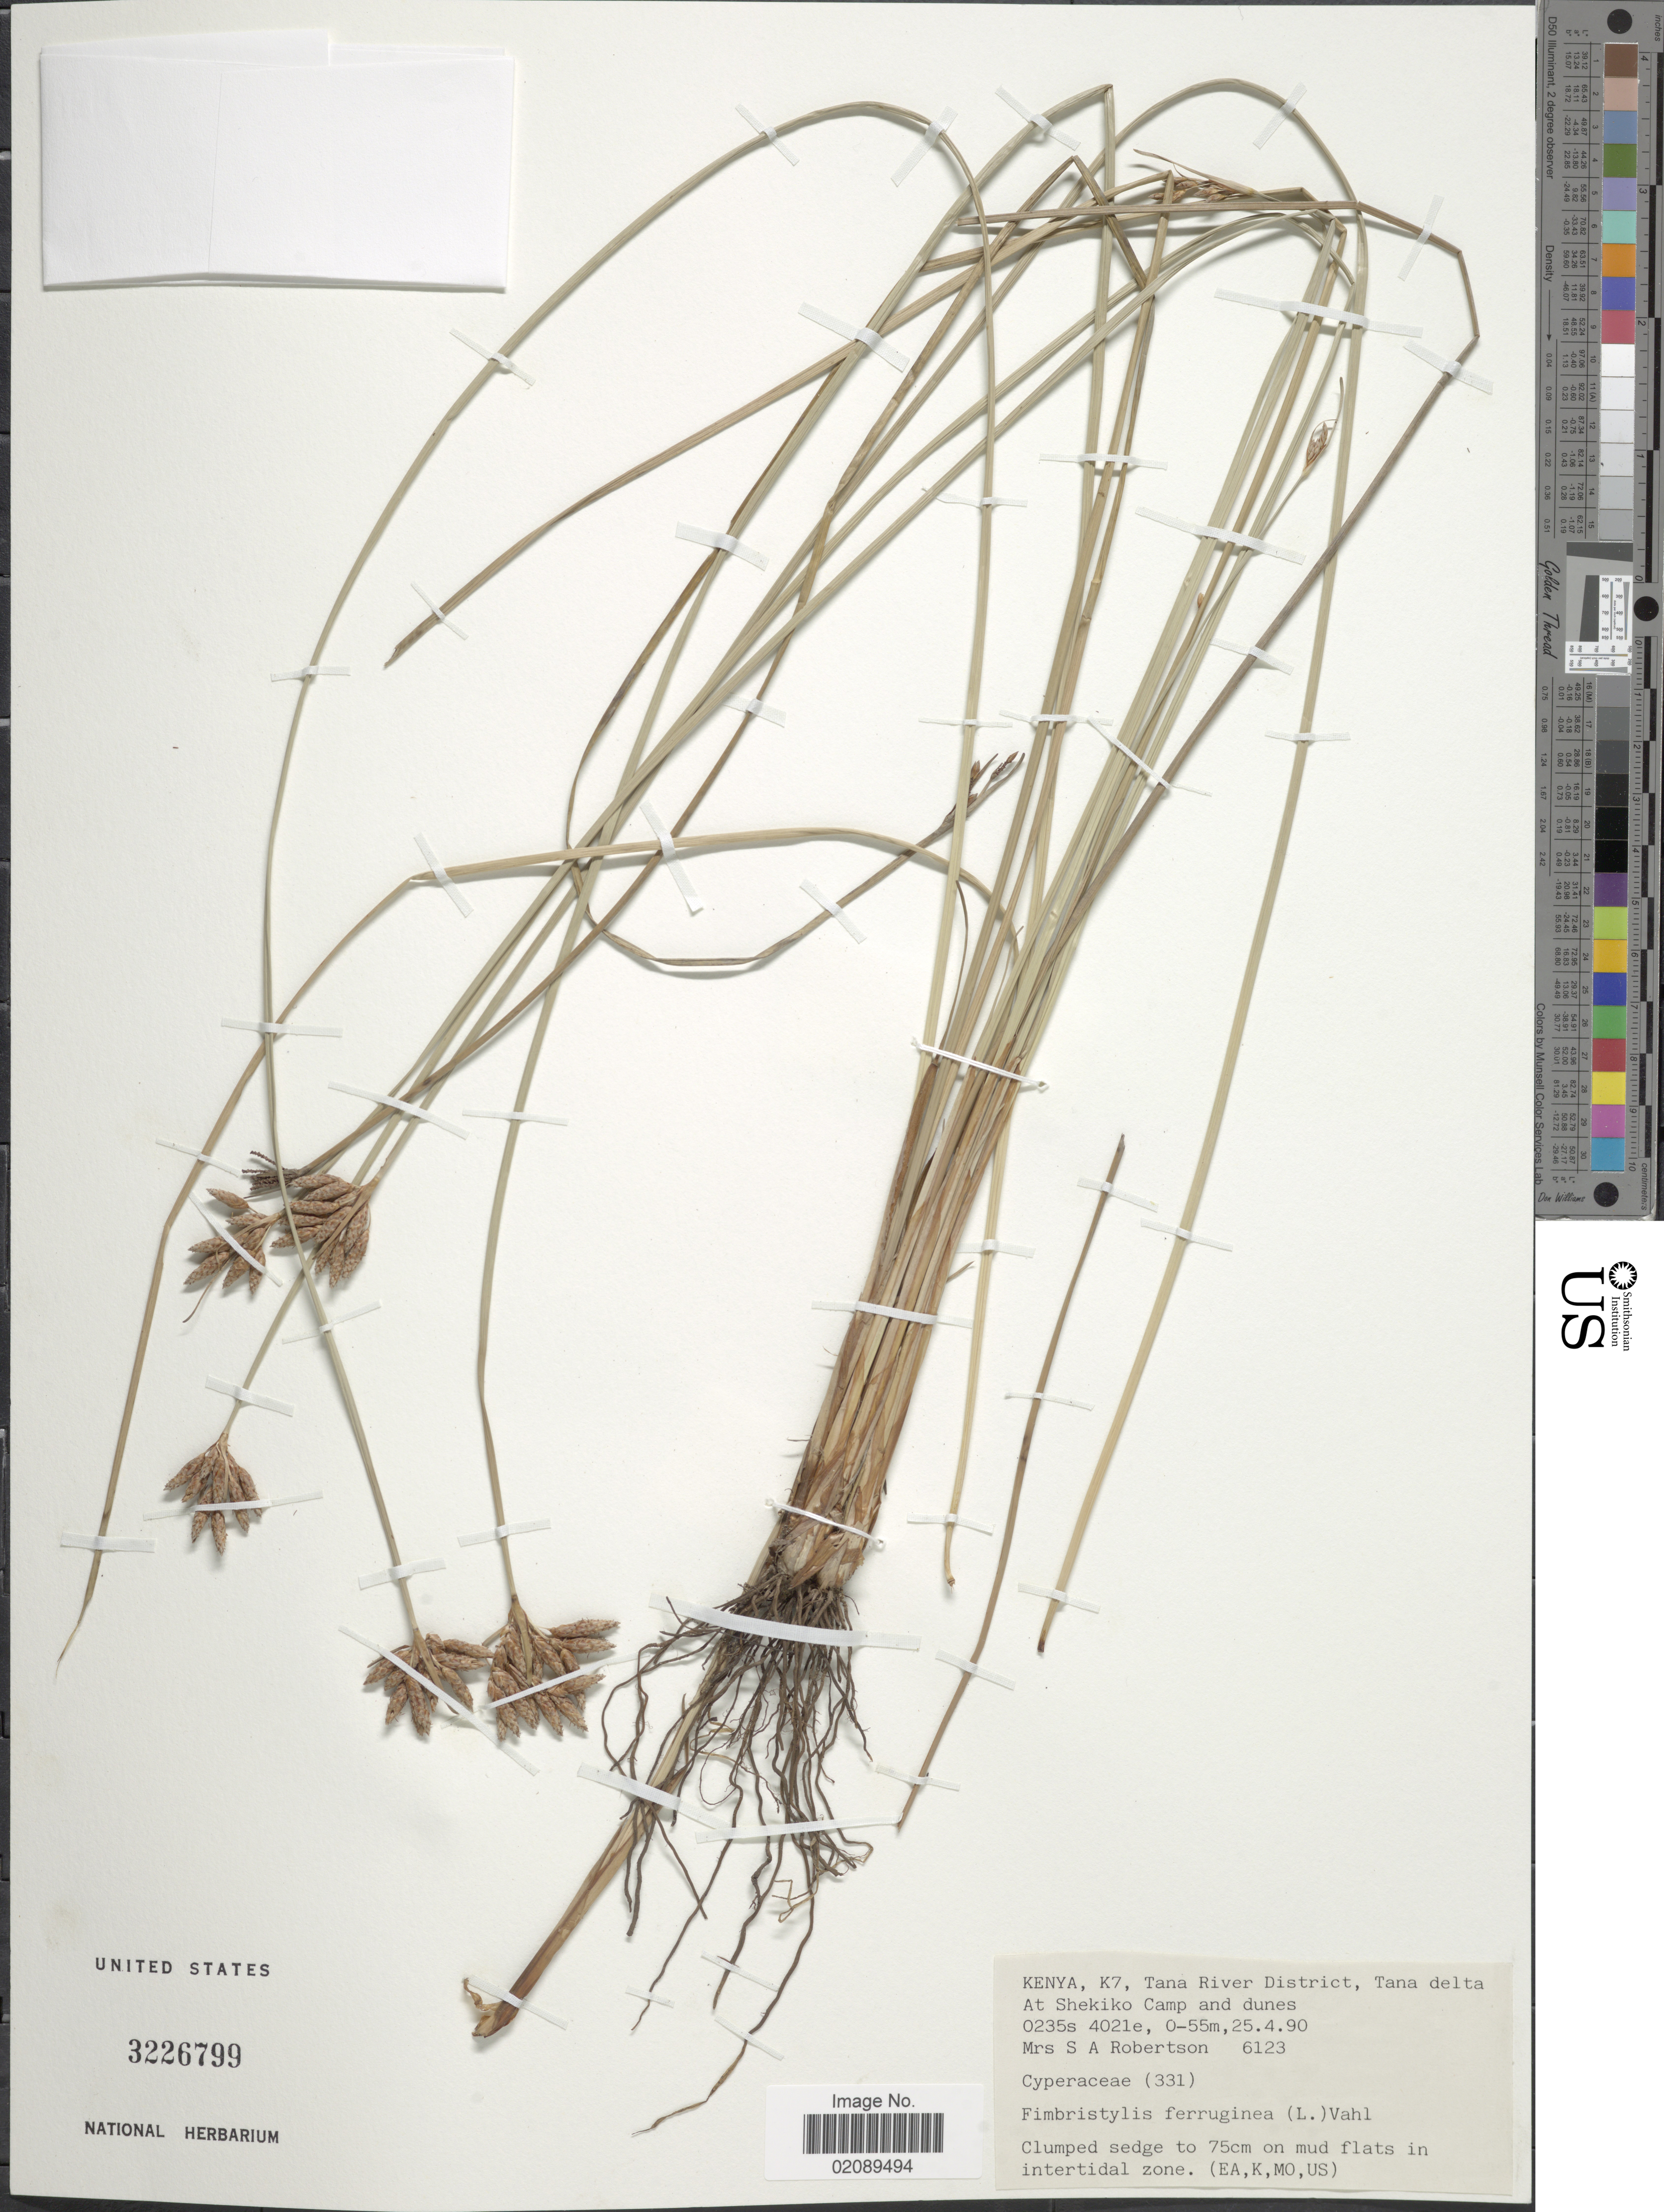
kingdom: Plantae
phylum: Tracheophyta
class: Liliopsida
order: Poales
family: Cyperaceae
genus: Fimbristylis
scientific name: Fimbristylis ferruginea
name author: (L.) Vahl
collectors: S. Robertson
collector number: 6123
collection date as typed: Transcribed d/m/y: 25/4/90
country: Kenya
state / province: Tana River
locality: K7, Tana River District, Tana delta at Shekiko, camp and dunes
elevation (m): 0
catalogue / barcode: US 3226799